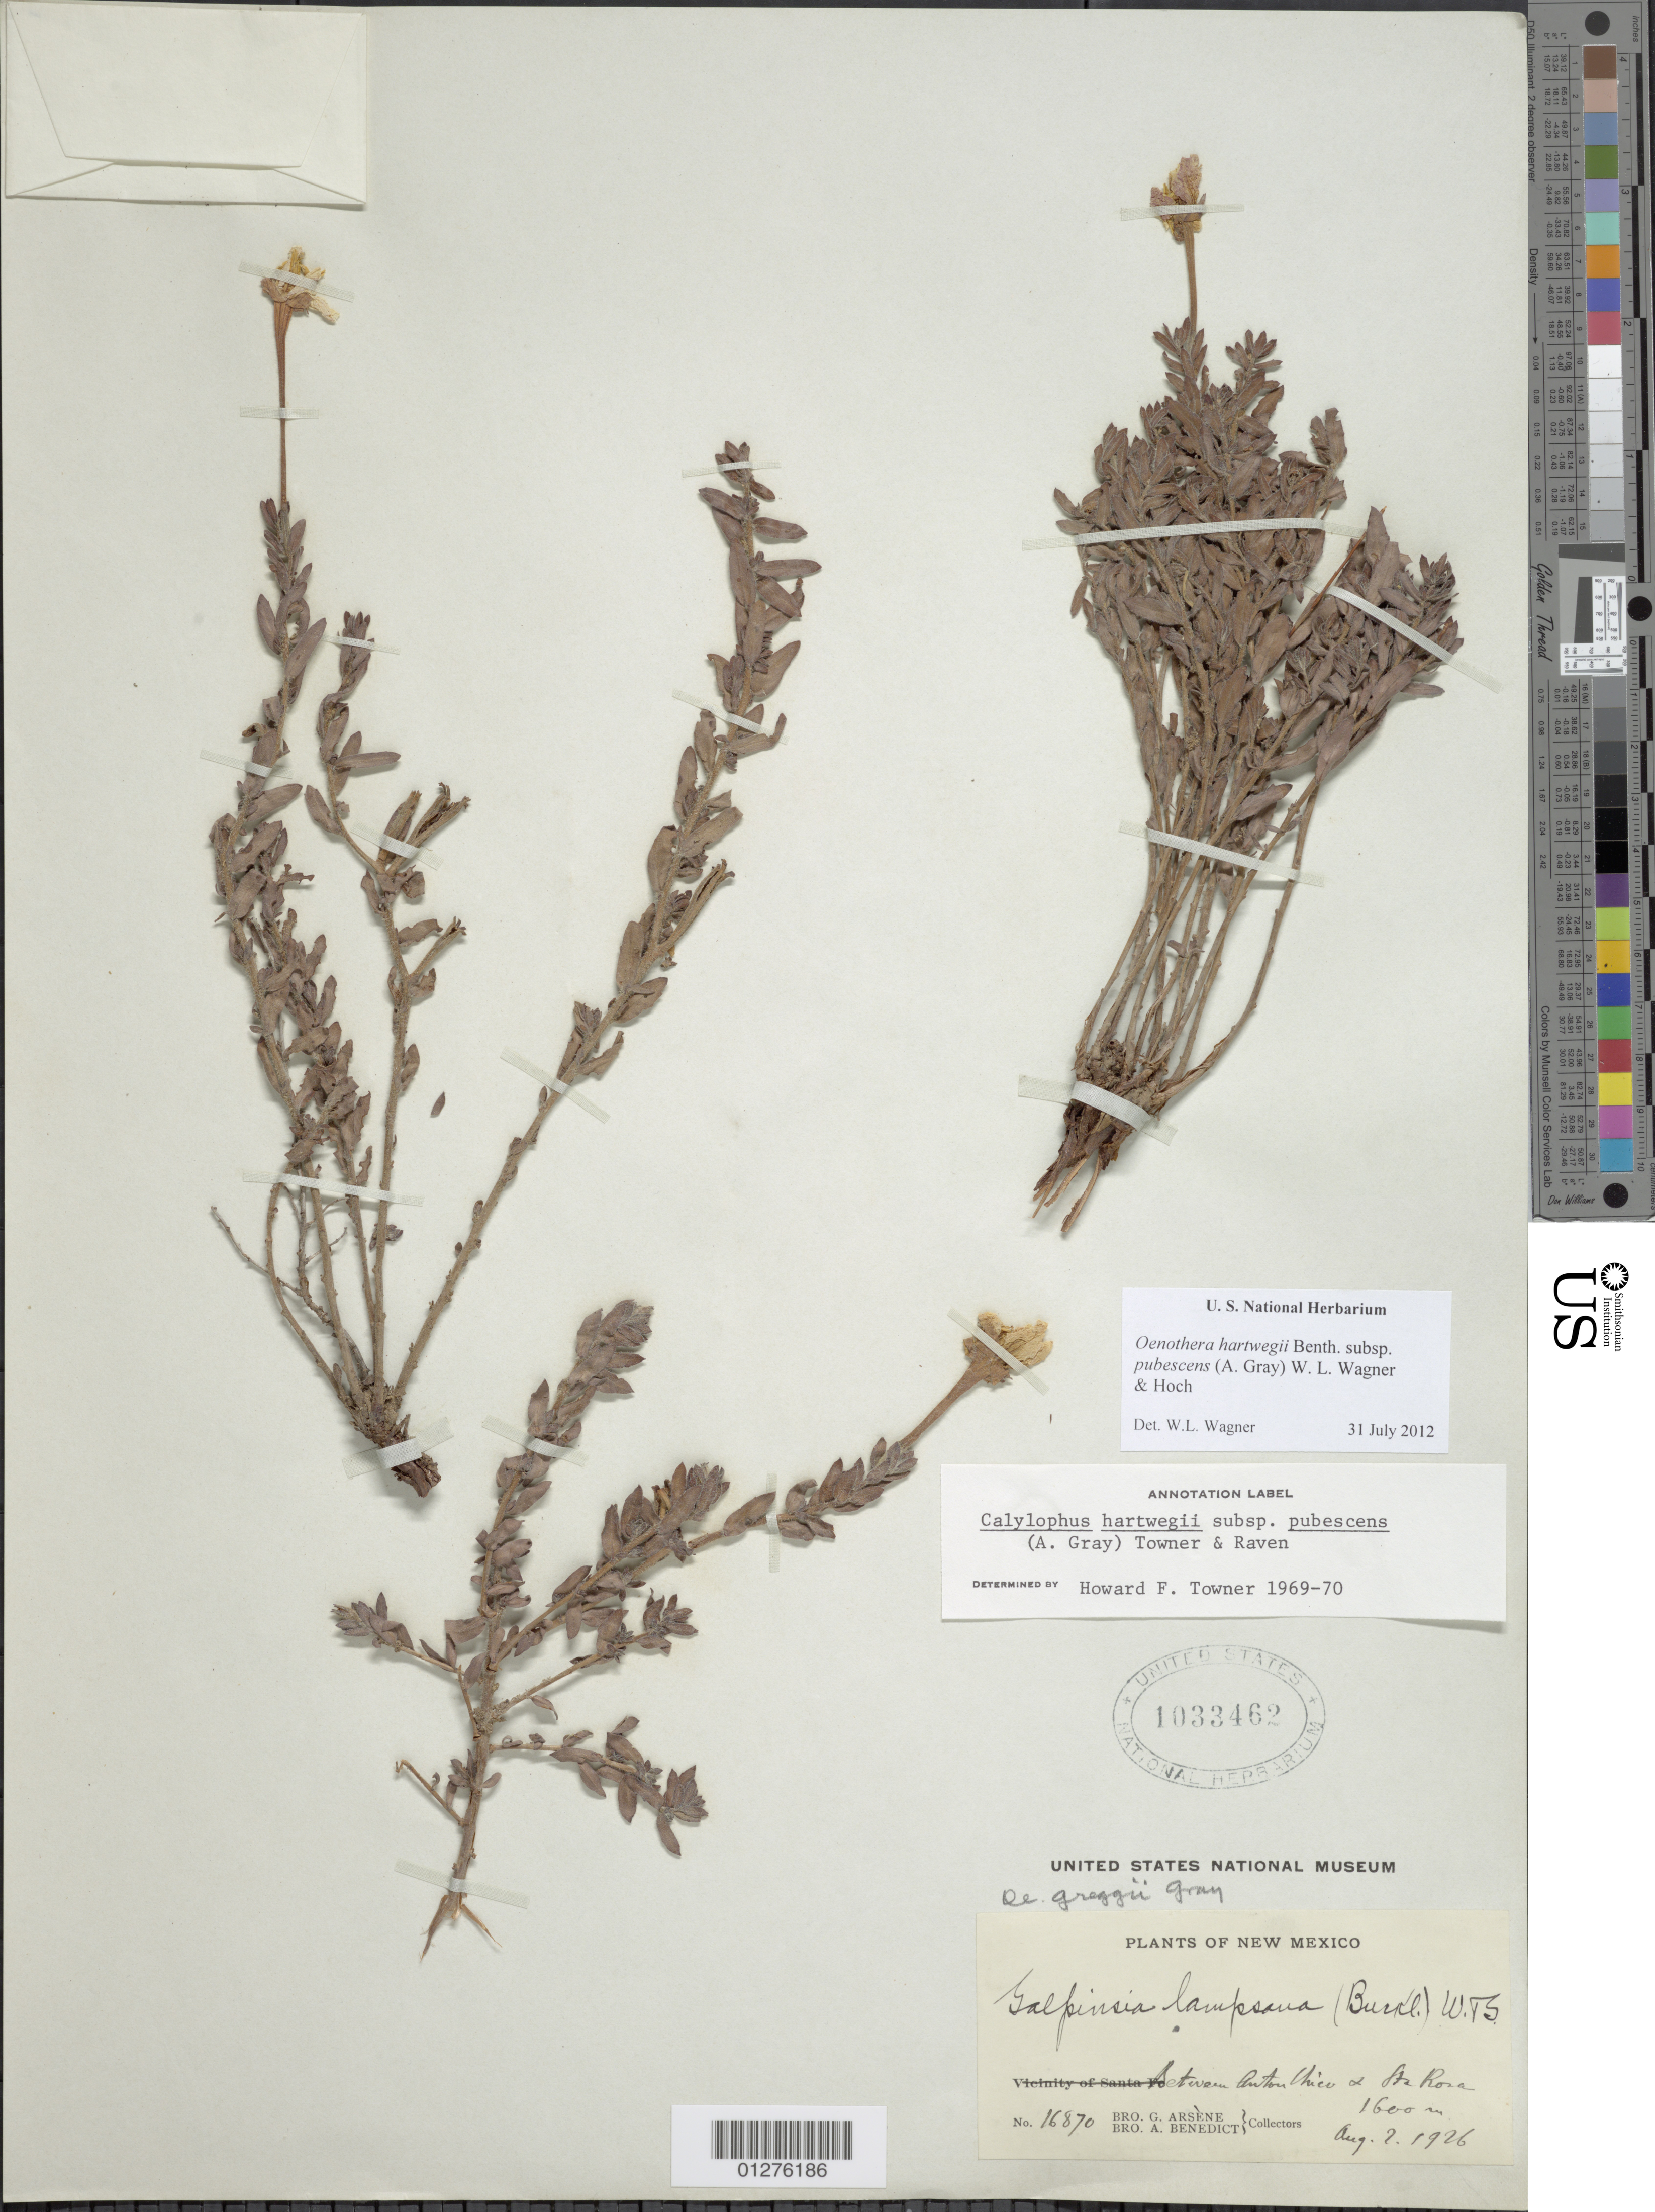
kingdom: Plantae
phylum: Tracheophyta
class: Magnoliopsida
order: Myrtales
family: Onagraceae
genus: Oenothera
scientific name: Oenothera hartwegii subsp. pubescens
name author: (A. Gray) W.L. Wagner & Hoch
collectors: Bro. G. Arsène & Bro. A. Benedict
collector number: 16870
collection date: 1926-08-09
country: United States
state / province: New Mexico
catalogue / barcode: US 1033462